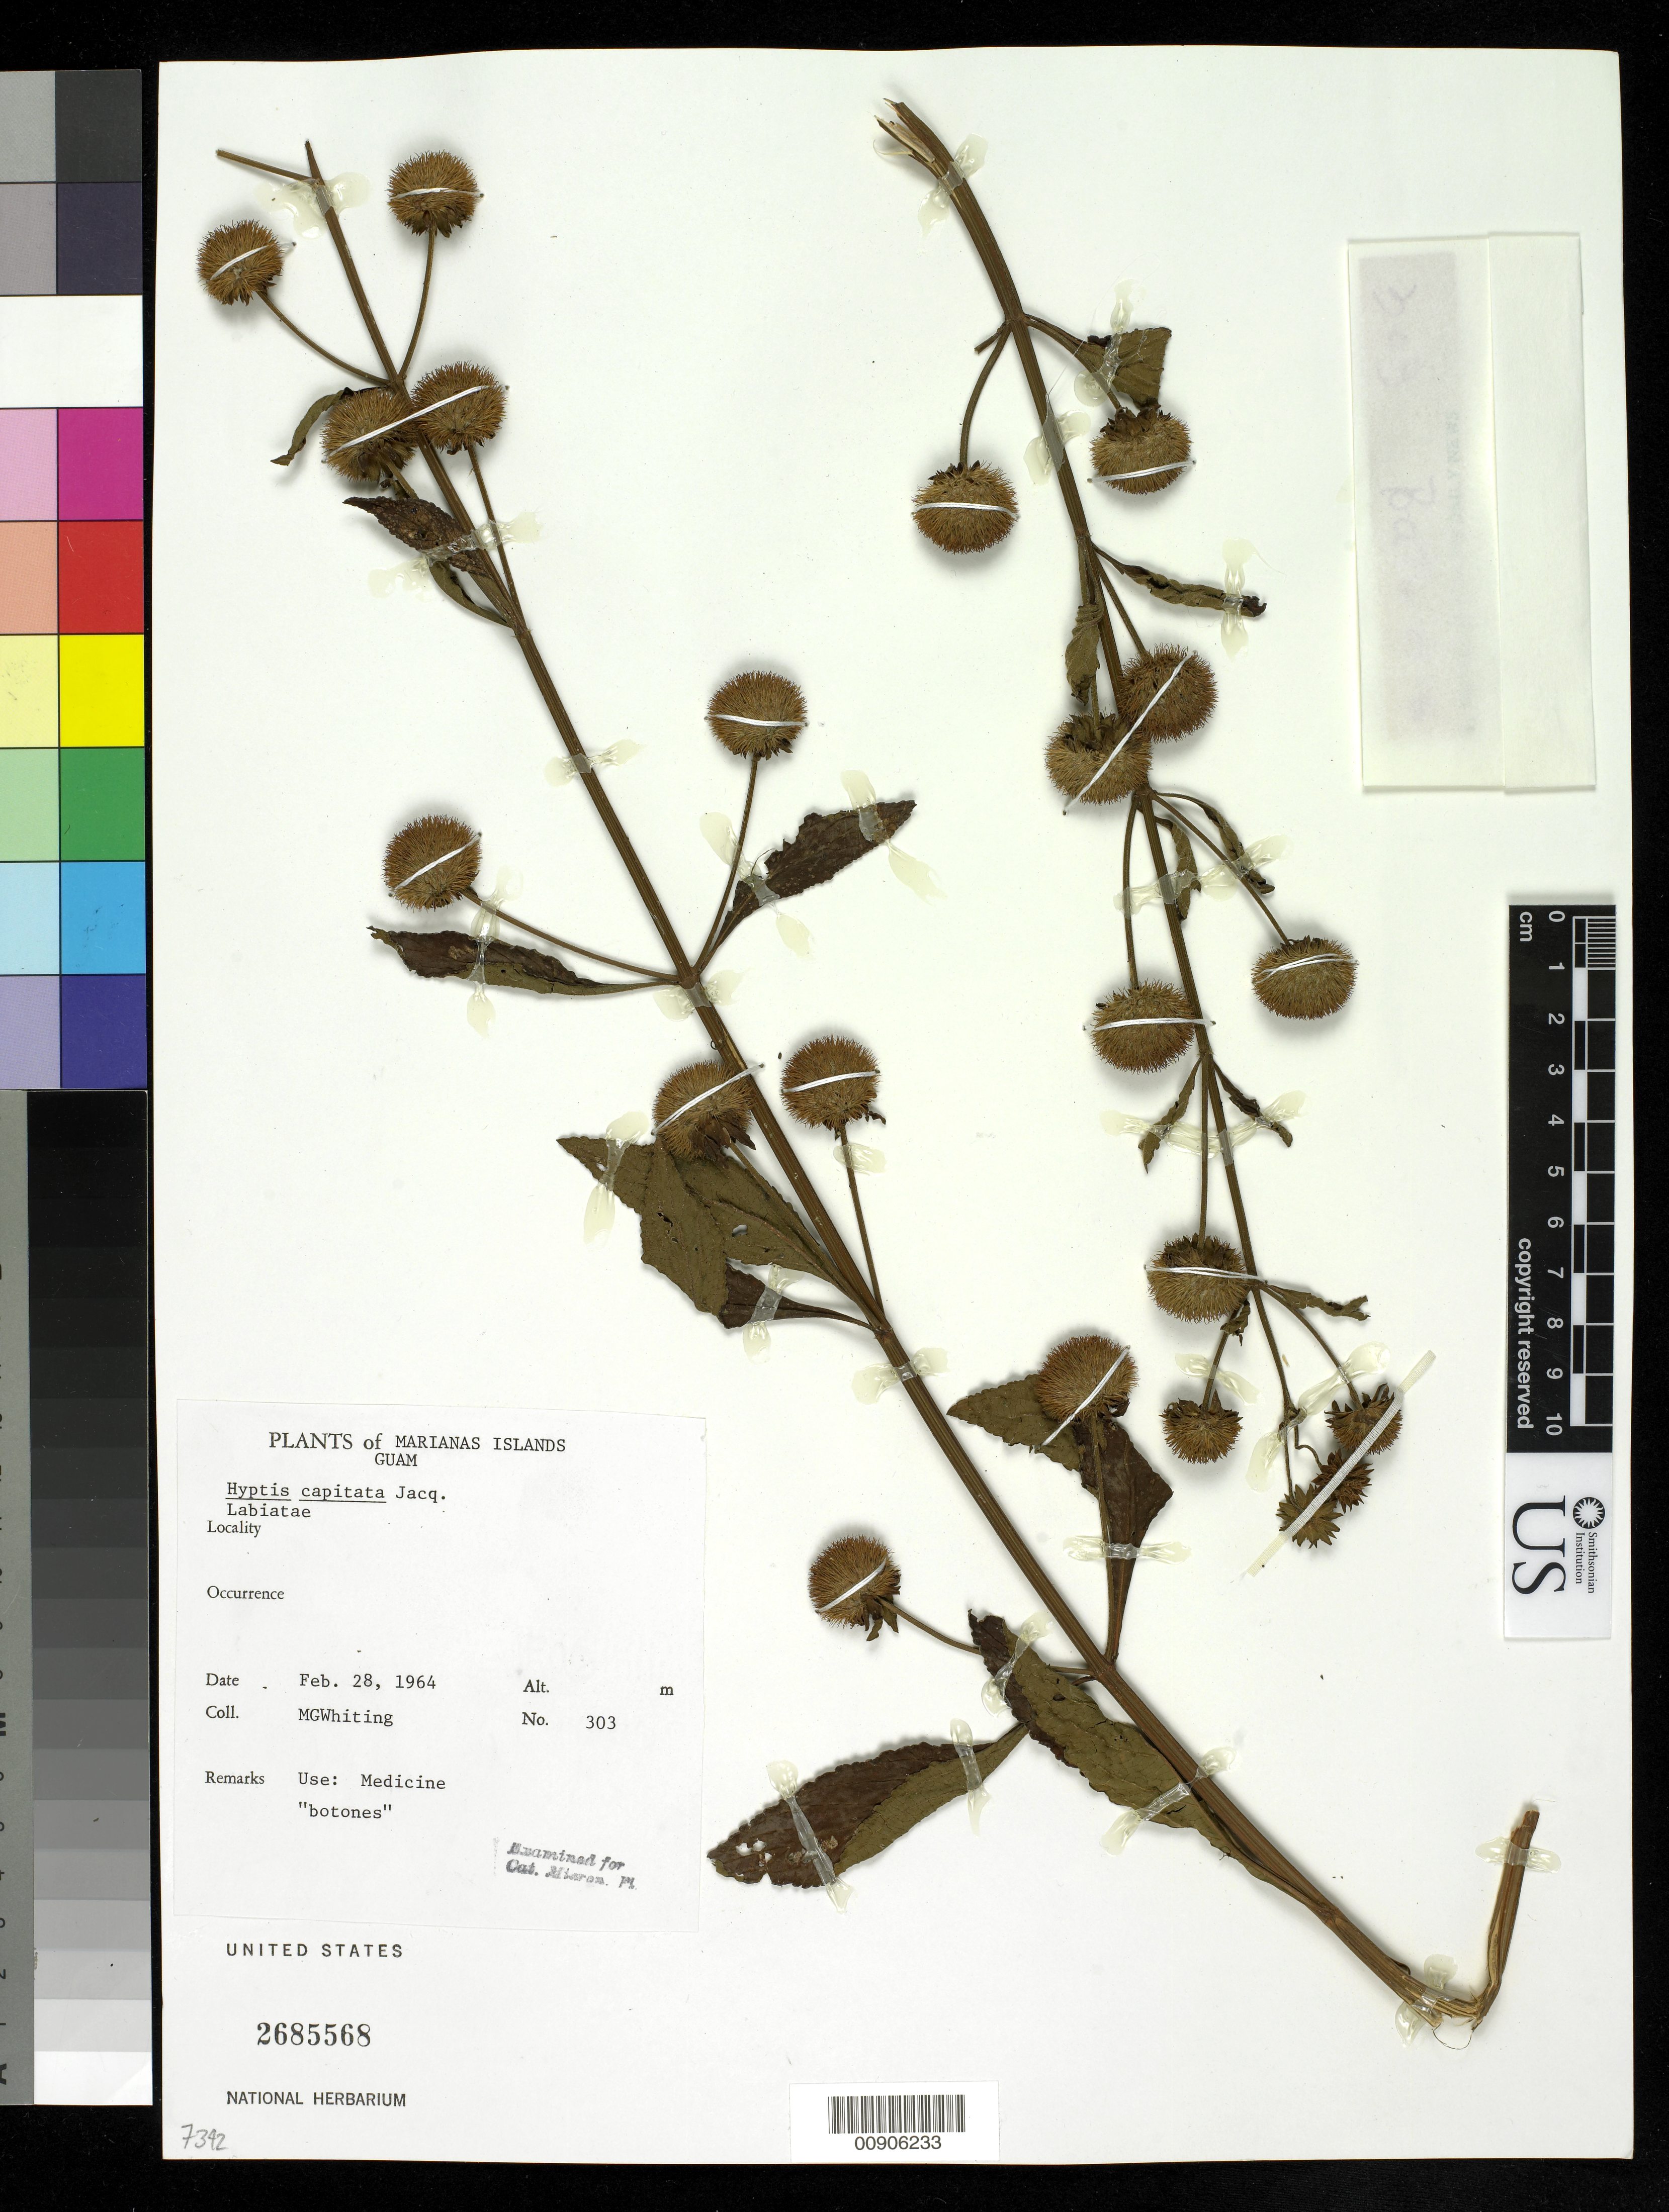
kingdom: Plantae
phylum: Tracheophyta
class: Magnoliopsida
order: Lamiales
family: Lamiaceae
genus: Hyptis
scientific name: Hyptis capitata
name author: Jacq.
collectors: M. Whiting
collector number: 303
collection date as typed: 28 Feb 1964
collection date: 1964-02-28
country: Guam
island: Guam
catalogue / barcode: US 2685568